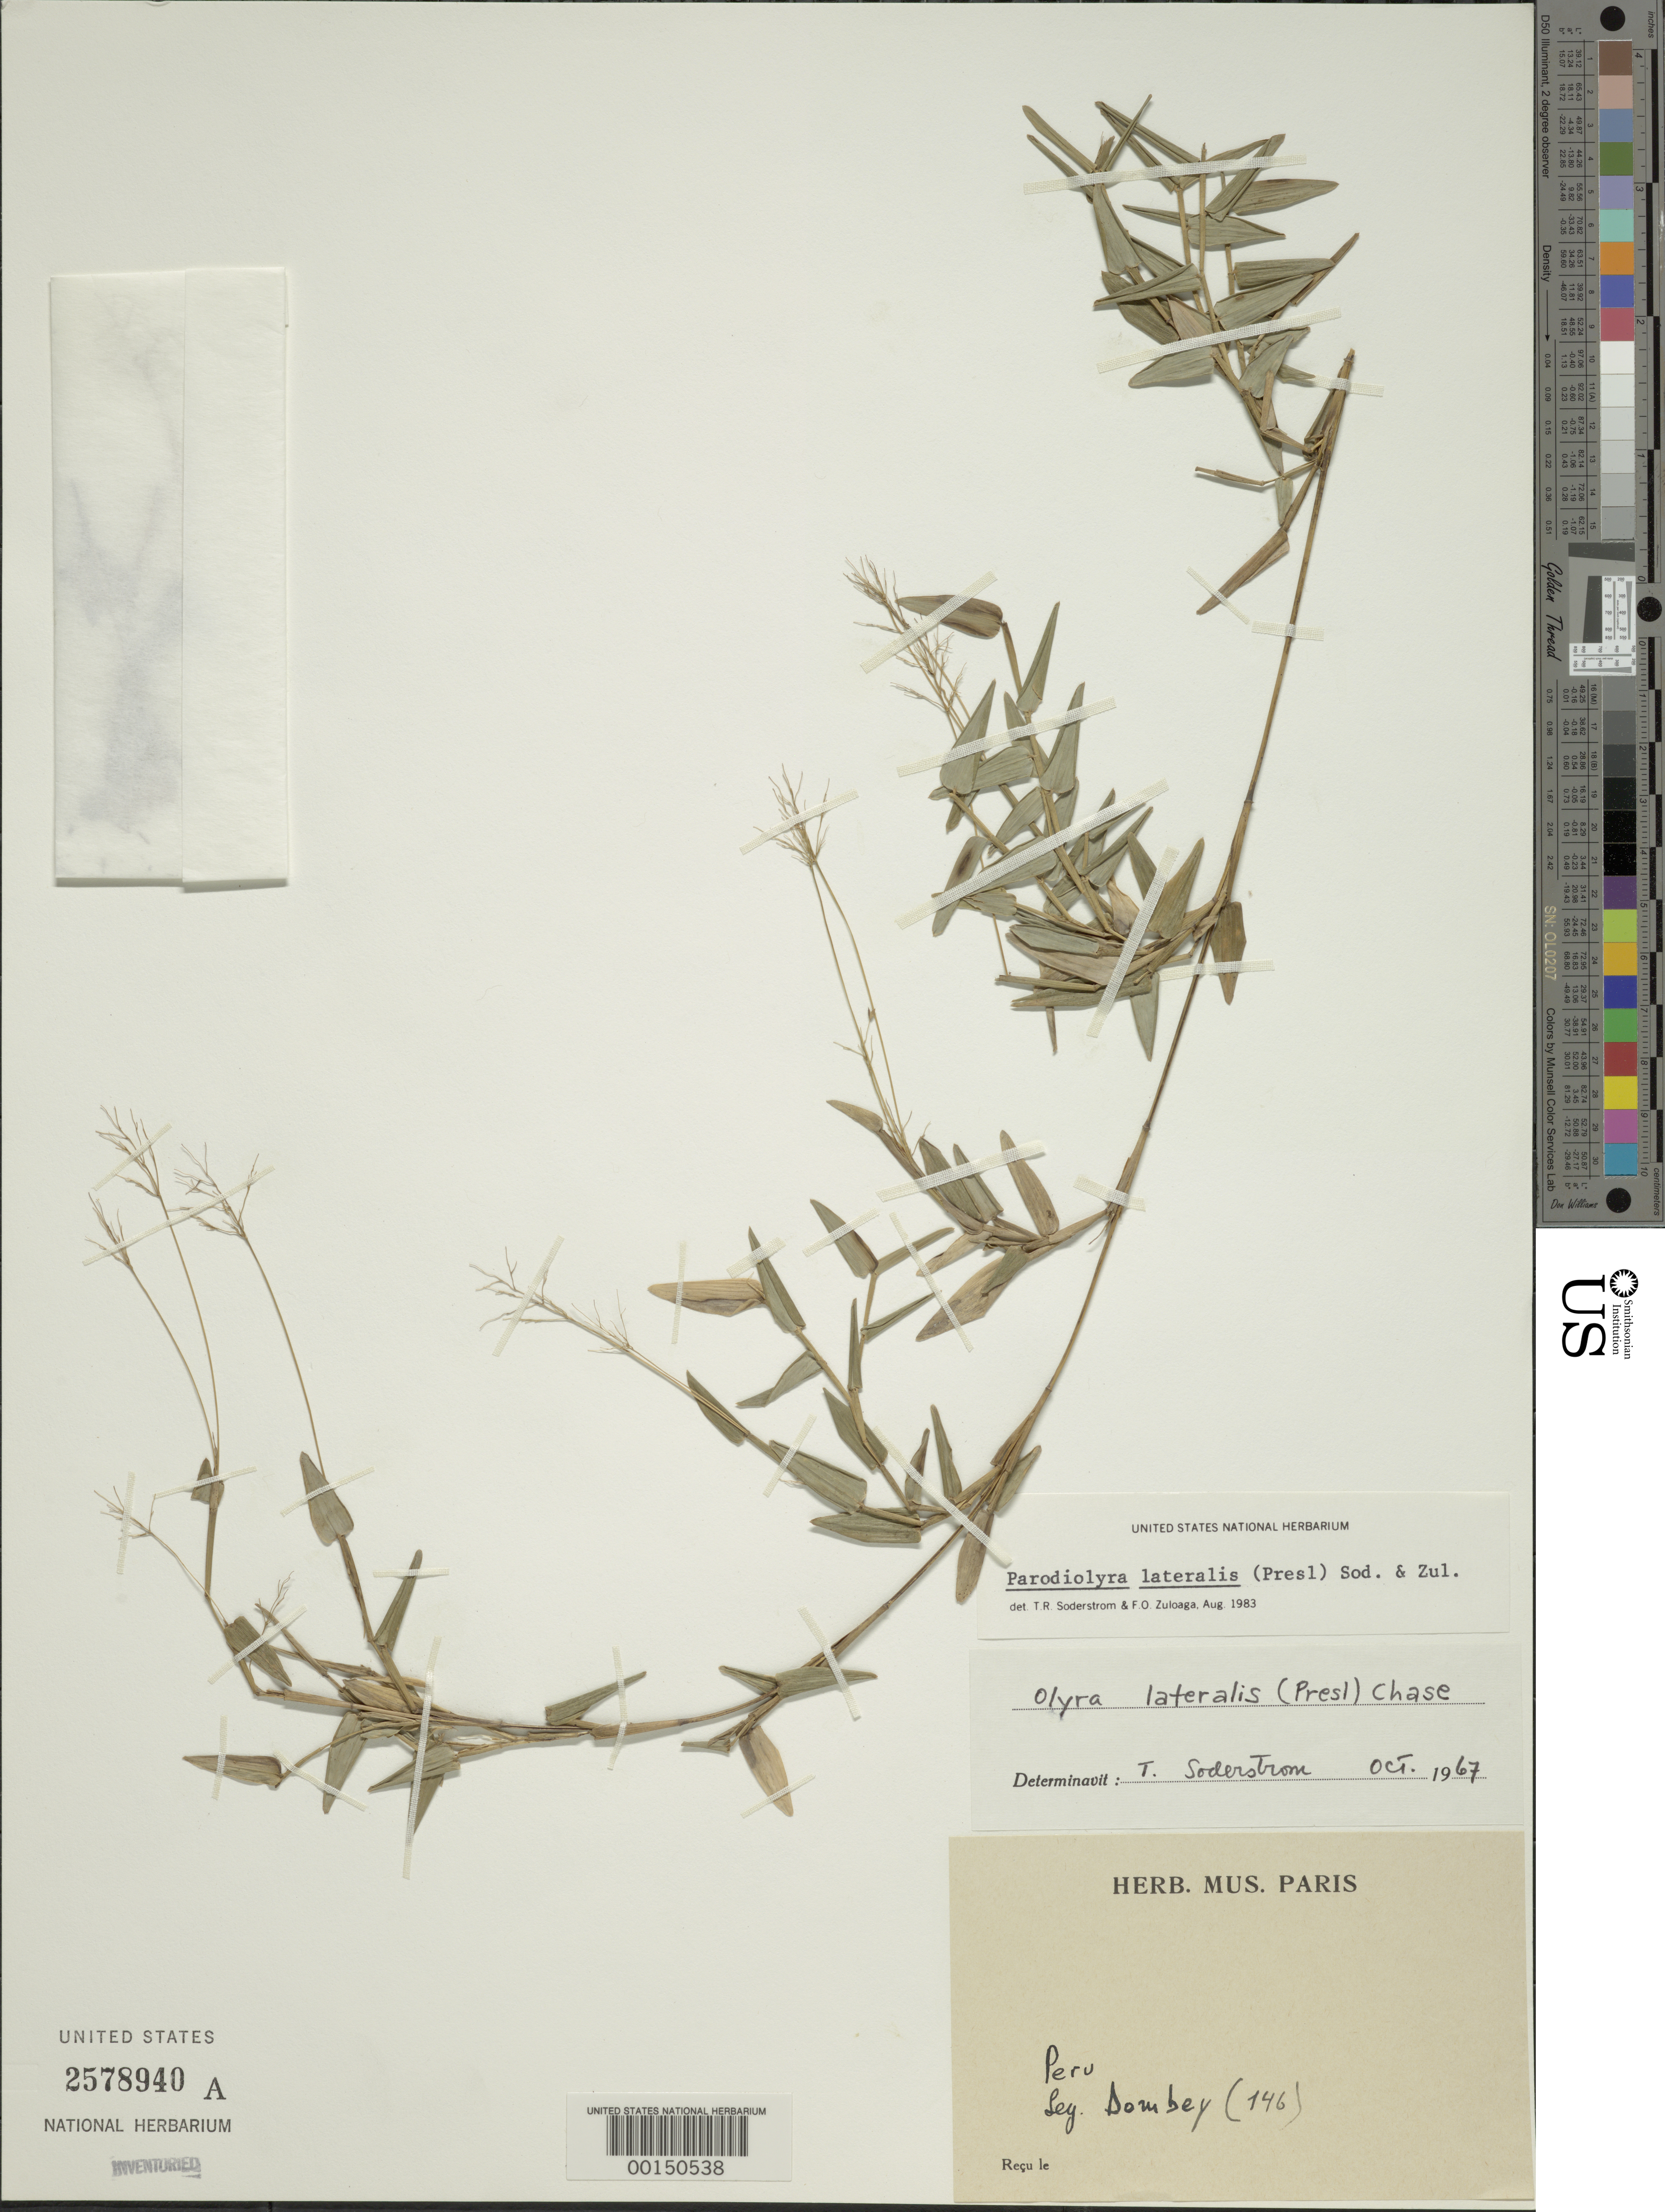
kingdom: Plantae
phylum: Tracheophyta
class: Liliopsida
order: Poales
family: Poaceae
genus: Parodiolyra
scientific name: Parodiolyra lateralis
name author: (J. Presl ex Nees) Soderstr. & Zuloaga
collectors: Dombey, --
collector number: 146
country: Peru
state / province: San Martín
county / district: Mariscal Cáceres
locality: Rio Huallaga, margen Derecha del; Balsa Probana; dtto. Tocache Nuevo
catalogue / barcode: US 2578940A